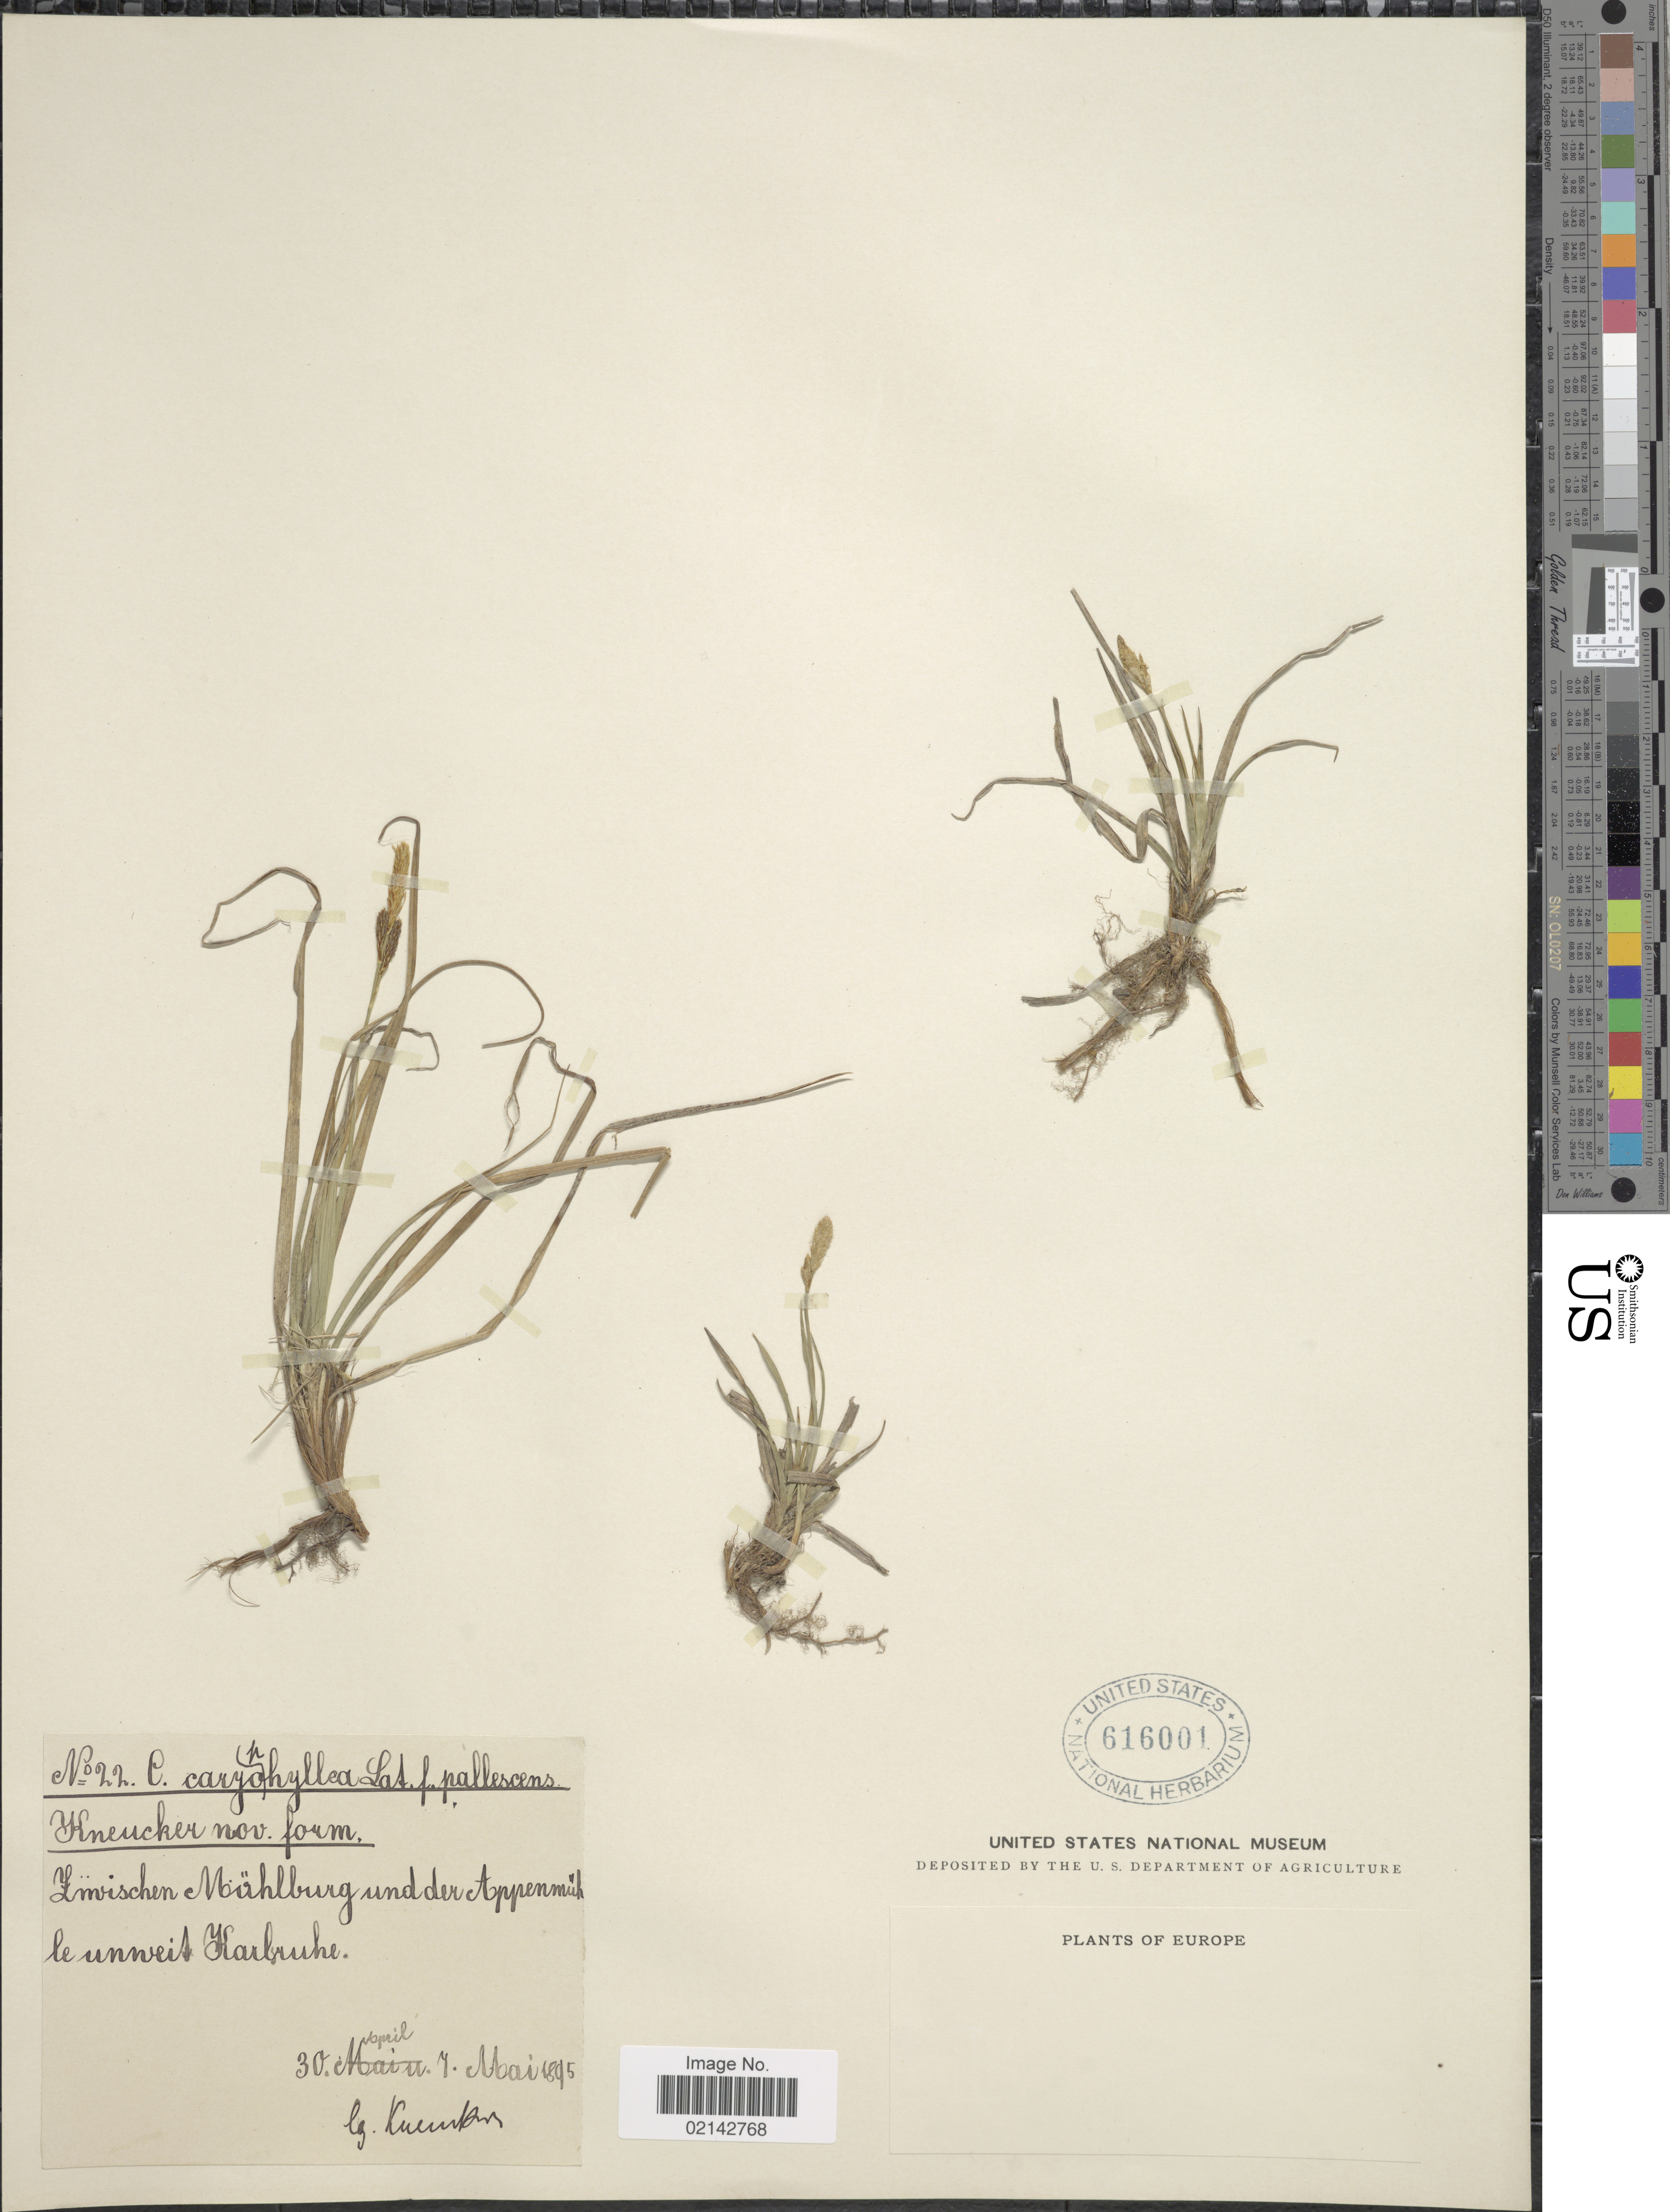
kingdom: Plantae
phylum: Tracheophyta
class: Liliopsida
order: Poales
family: Cyperaceae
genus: Carex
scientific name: Carex caryophyllea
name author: Latourr.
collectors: Kneucker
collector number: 22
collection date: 1895-04-30/1895-05-07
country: Germany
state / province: Baden-Württemberg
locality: Zwischen Muhlburg und der Appenmuhle unweit Karlsruhe.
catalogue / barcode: US 616001